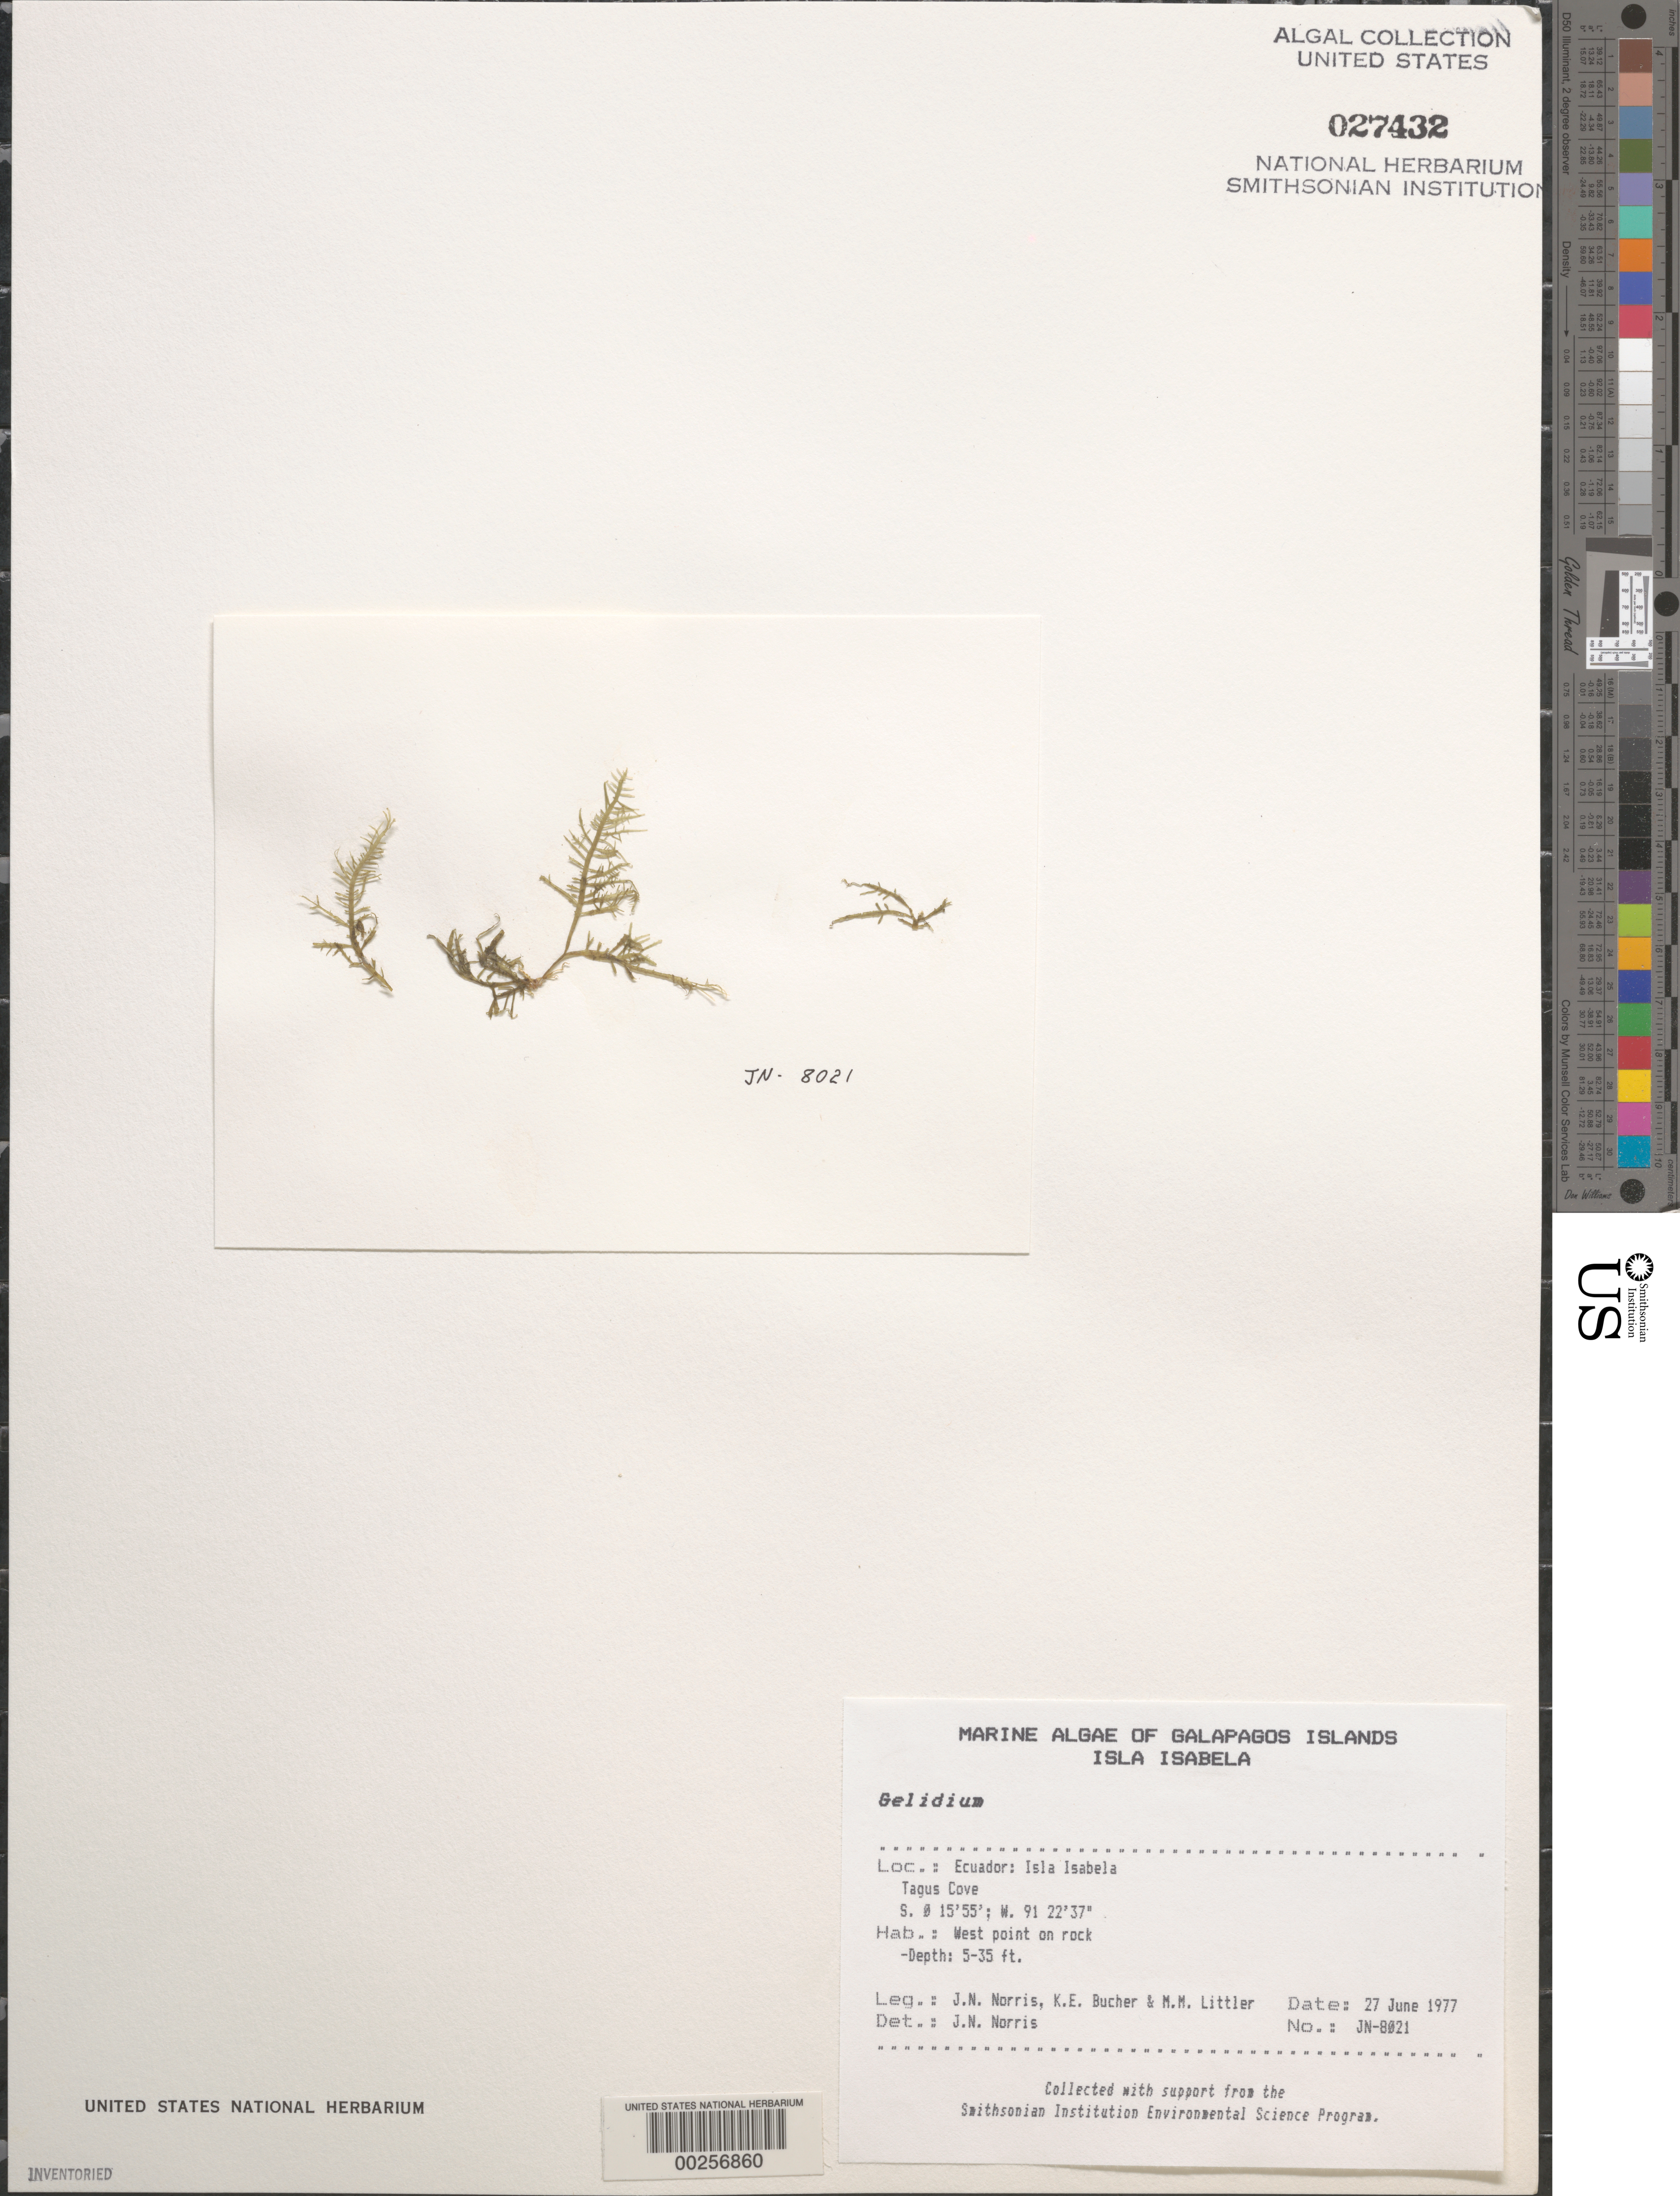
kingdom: Plantae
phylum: Rhodophyta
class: Florideophyceae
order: Gelidiales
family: Gelidiaceae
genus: Gelidium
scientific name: Gelidium sp.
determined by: Norris, James N.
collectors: J. N. Norris, K. E. Bucher & M. M. Littler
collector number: JN-8021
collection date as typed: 27 Jun 1977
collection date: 1977-06-27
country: Ecuador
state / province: Colón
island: Isabela [Albemarle]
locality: Tagus Cove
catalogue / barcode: US 27432